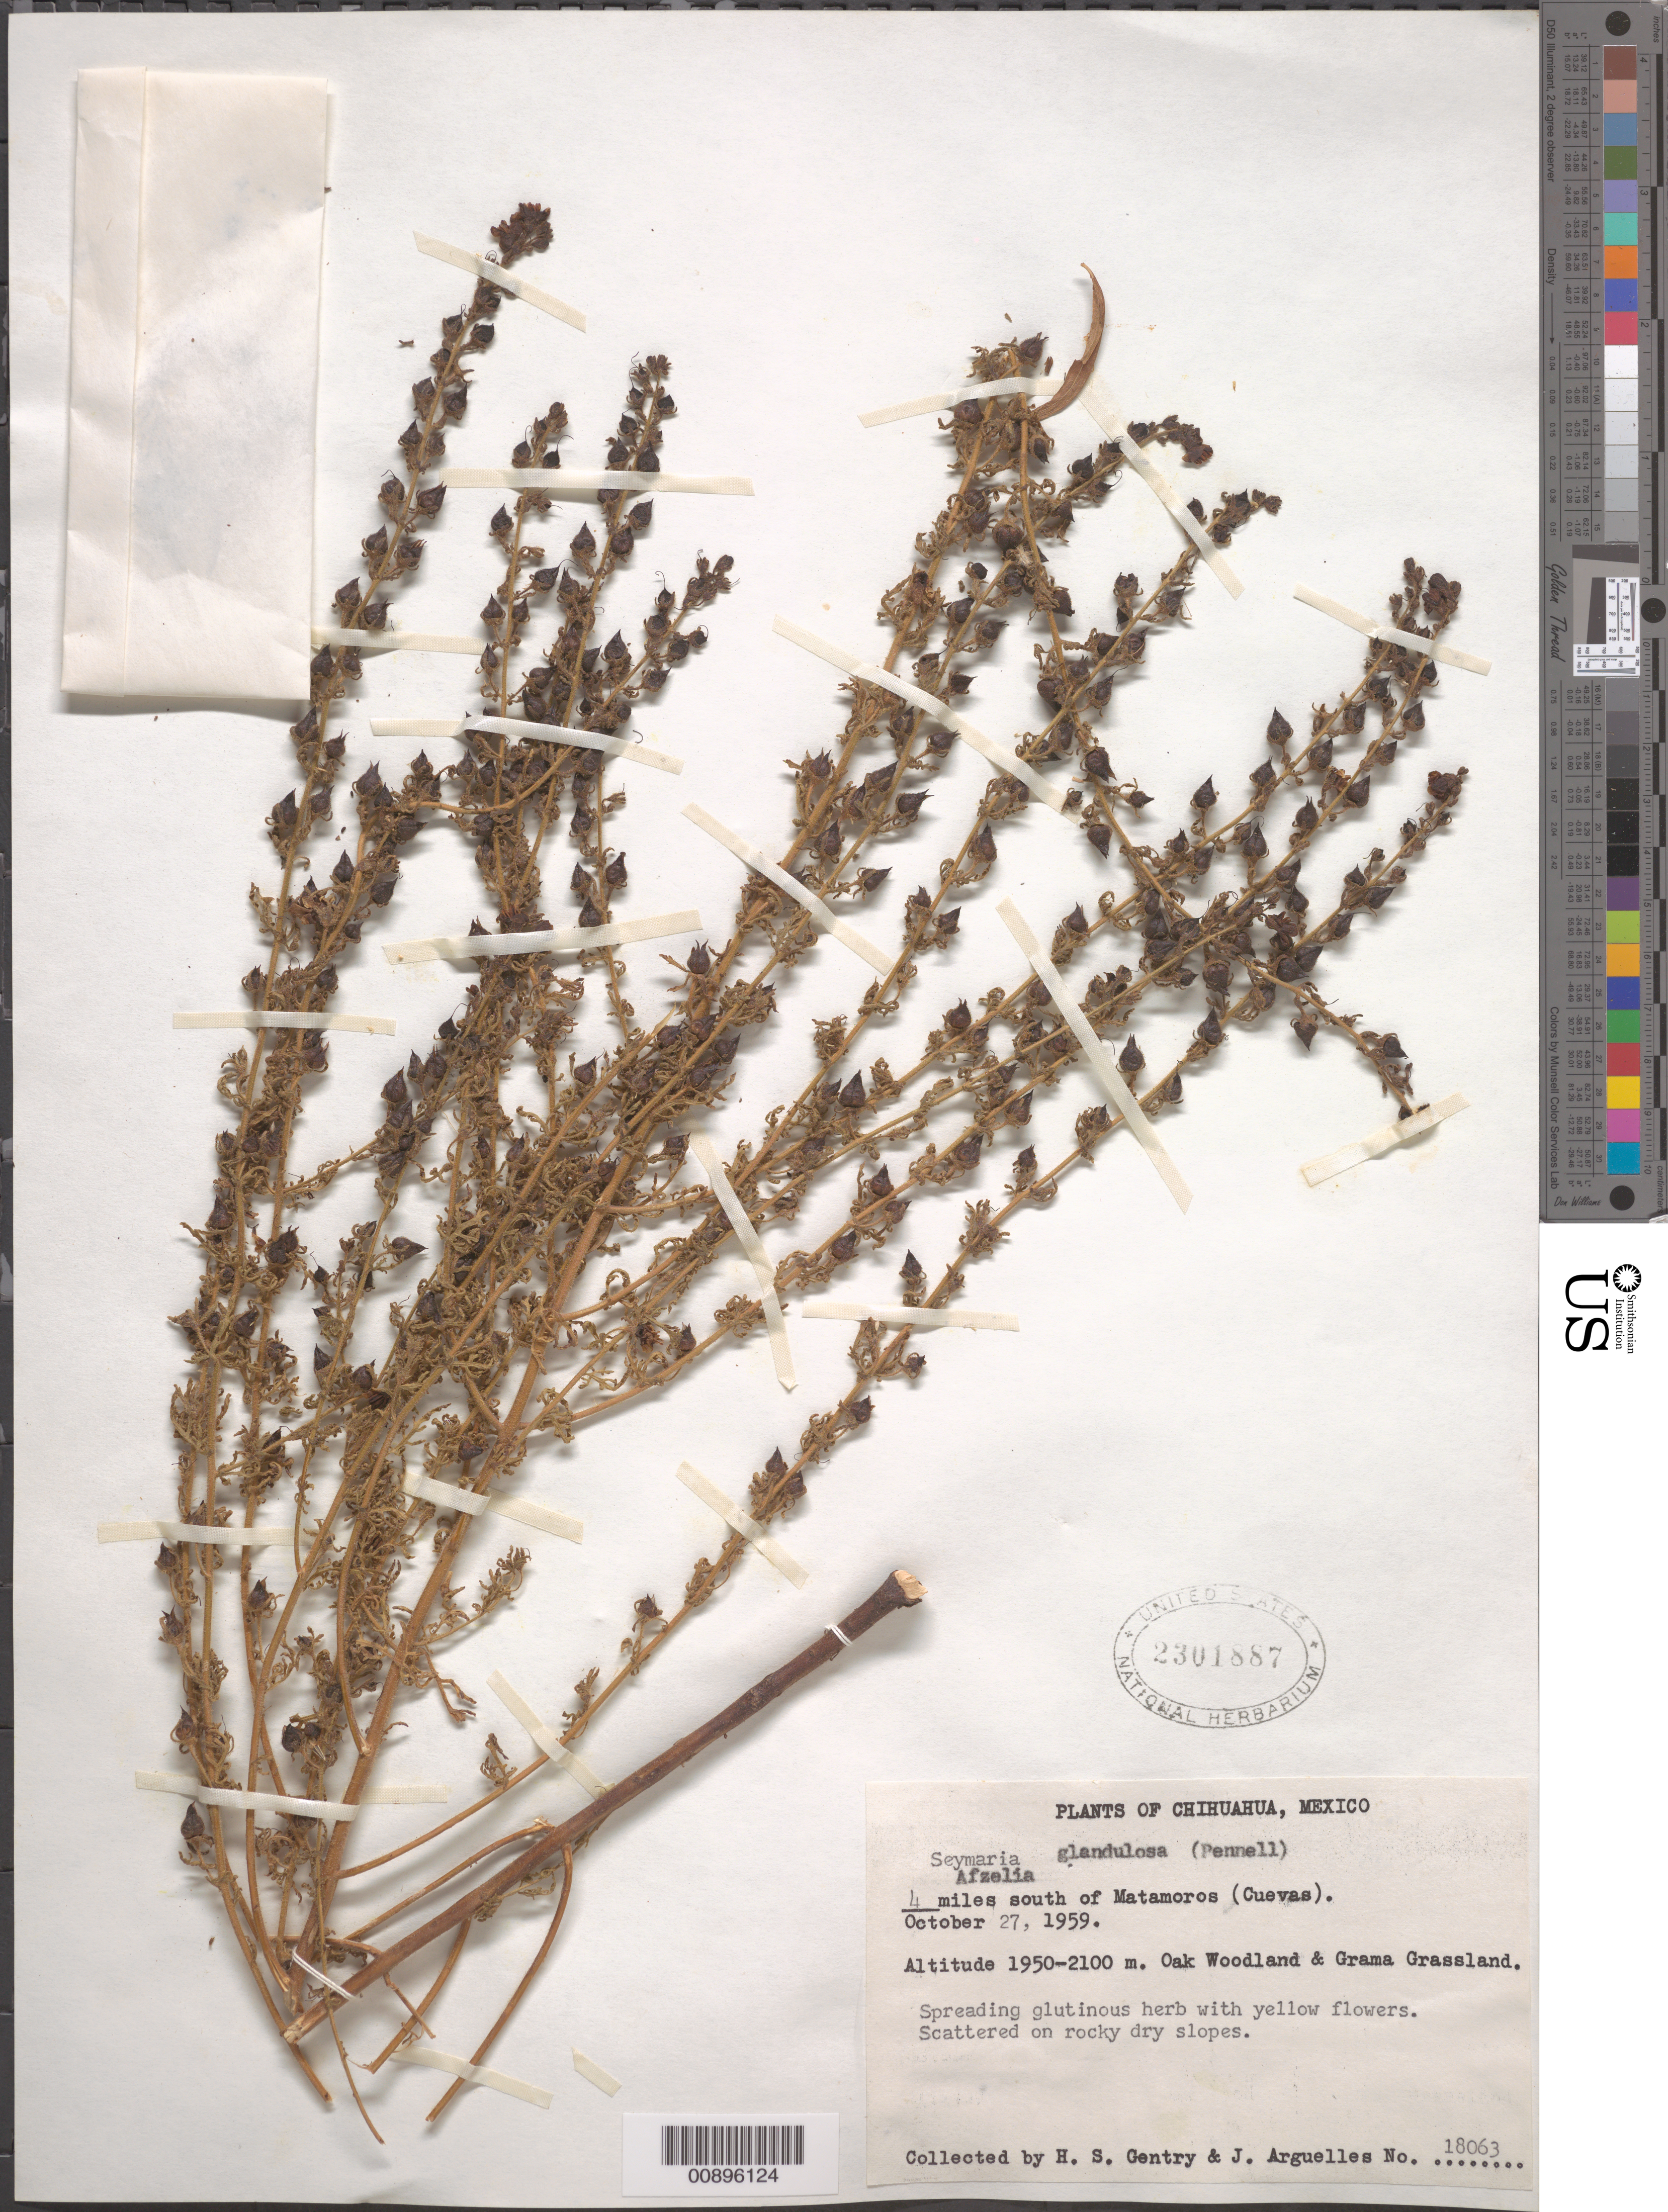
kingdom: Plantae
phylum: Tracheophyta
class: Magnoliopsida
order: Lamiales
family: Orobanchaceae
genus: Seymeria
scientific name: Seymeria glandulosa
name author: (Pennell) Standl.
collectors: H. S. Gentry & J. Arguelles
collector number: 18063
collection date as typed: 27 Oct 1959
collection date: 1959-10-27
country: Mexico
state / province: Chihuahua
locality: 4 miles south of Matamoros (Cuevas).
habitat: Oak Woodland & Grama Grassland. Scattered on rocky dry slopes.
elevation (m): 2100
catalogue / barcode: US 2301887